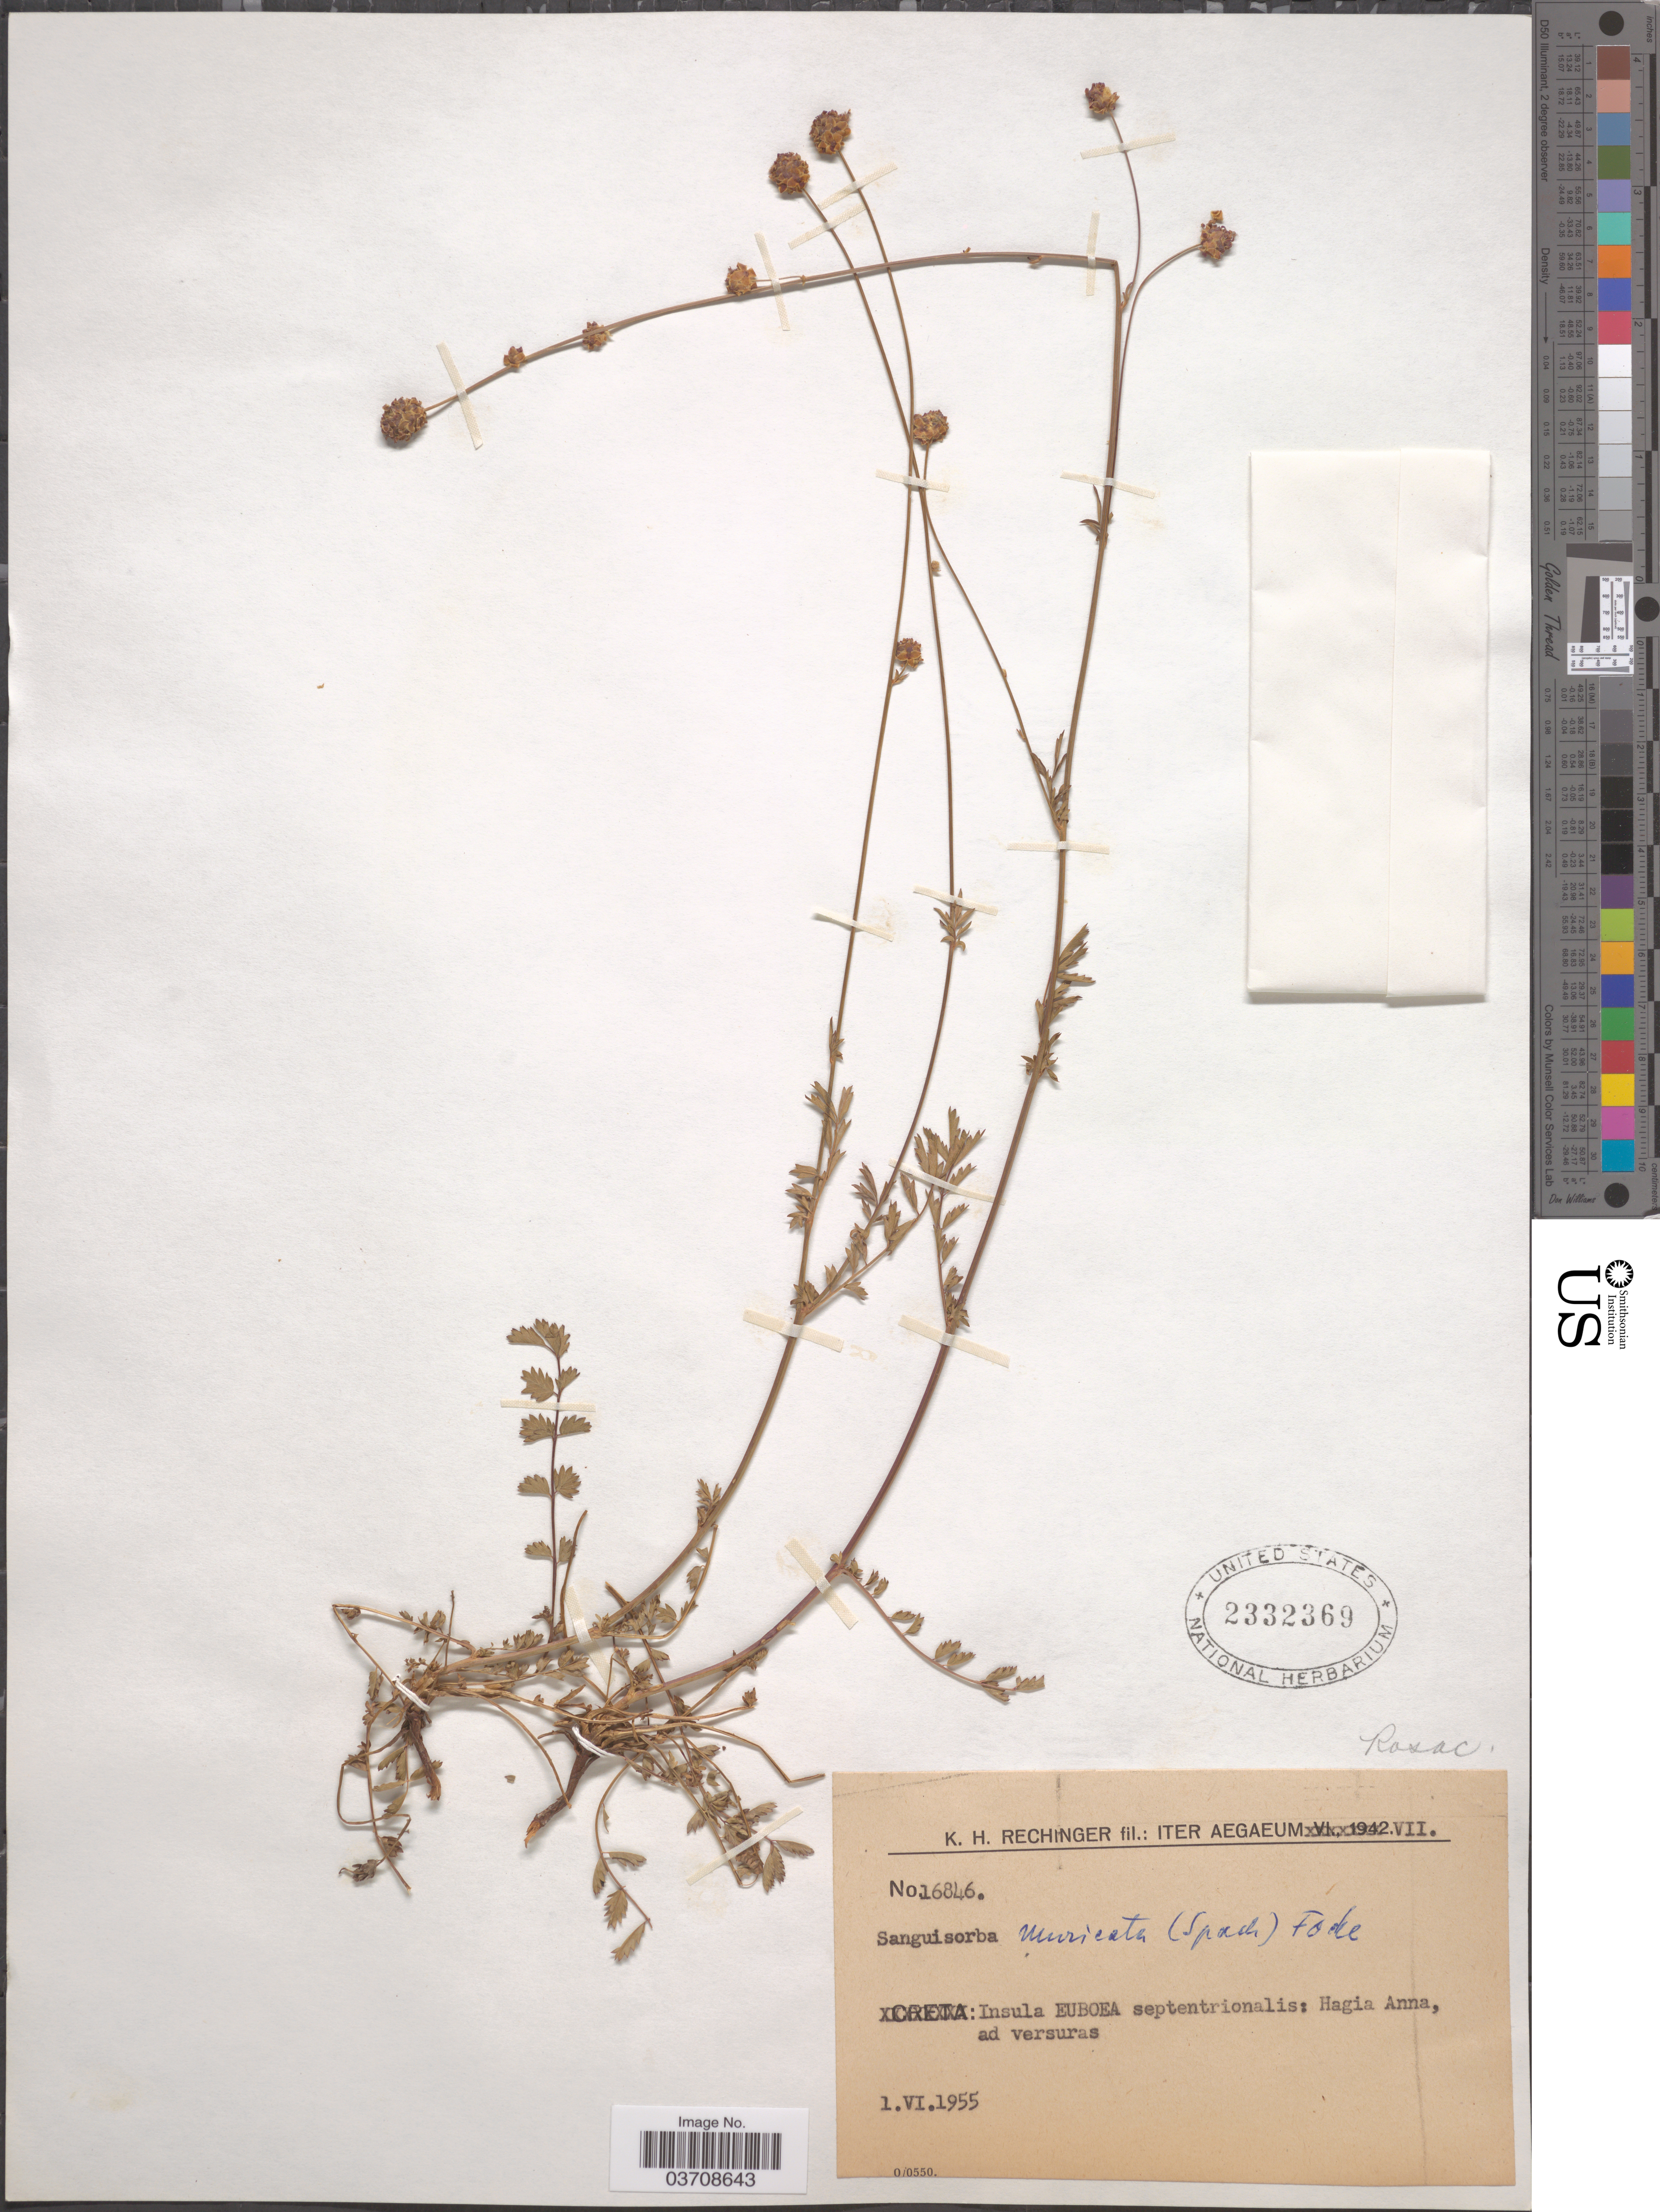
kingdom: Plantae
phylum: Tracheophyta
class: Magnoliopsida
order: Rosales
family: Rosaceae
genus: Sanguisorba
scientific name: Sanguisorba minor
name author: Scop.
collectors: K. H. Rechinger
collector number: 16846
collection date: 1955-06-01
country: Greece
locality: Iter Aegæum. Insula Euboea septentrionalis: Hagia Anna, ad versuras.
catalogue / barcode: US 2332369